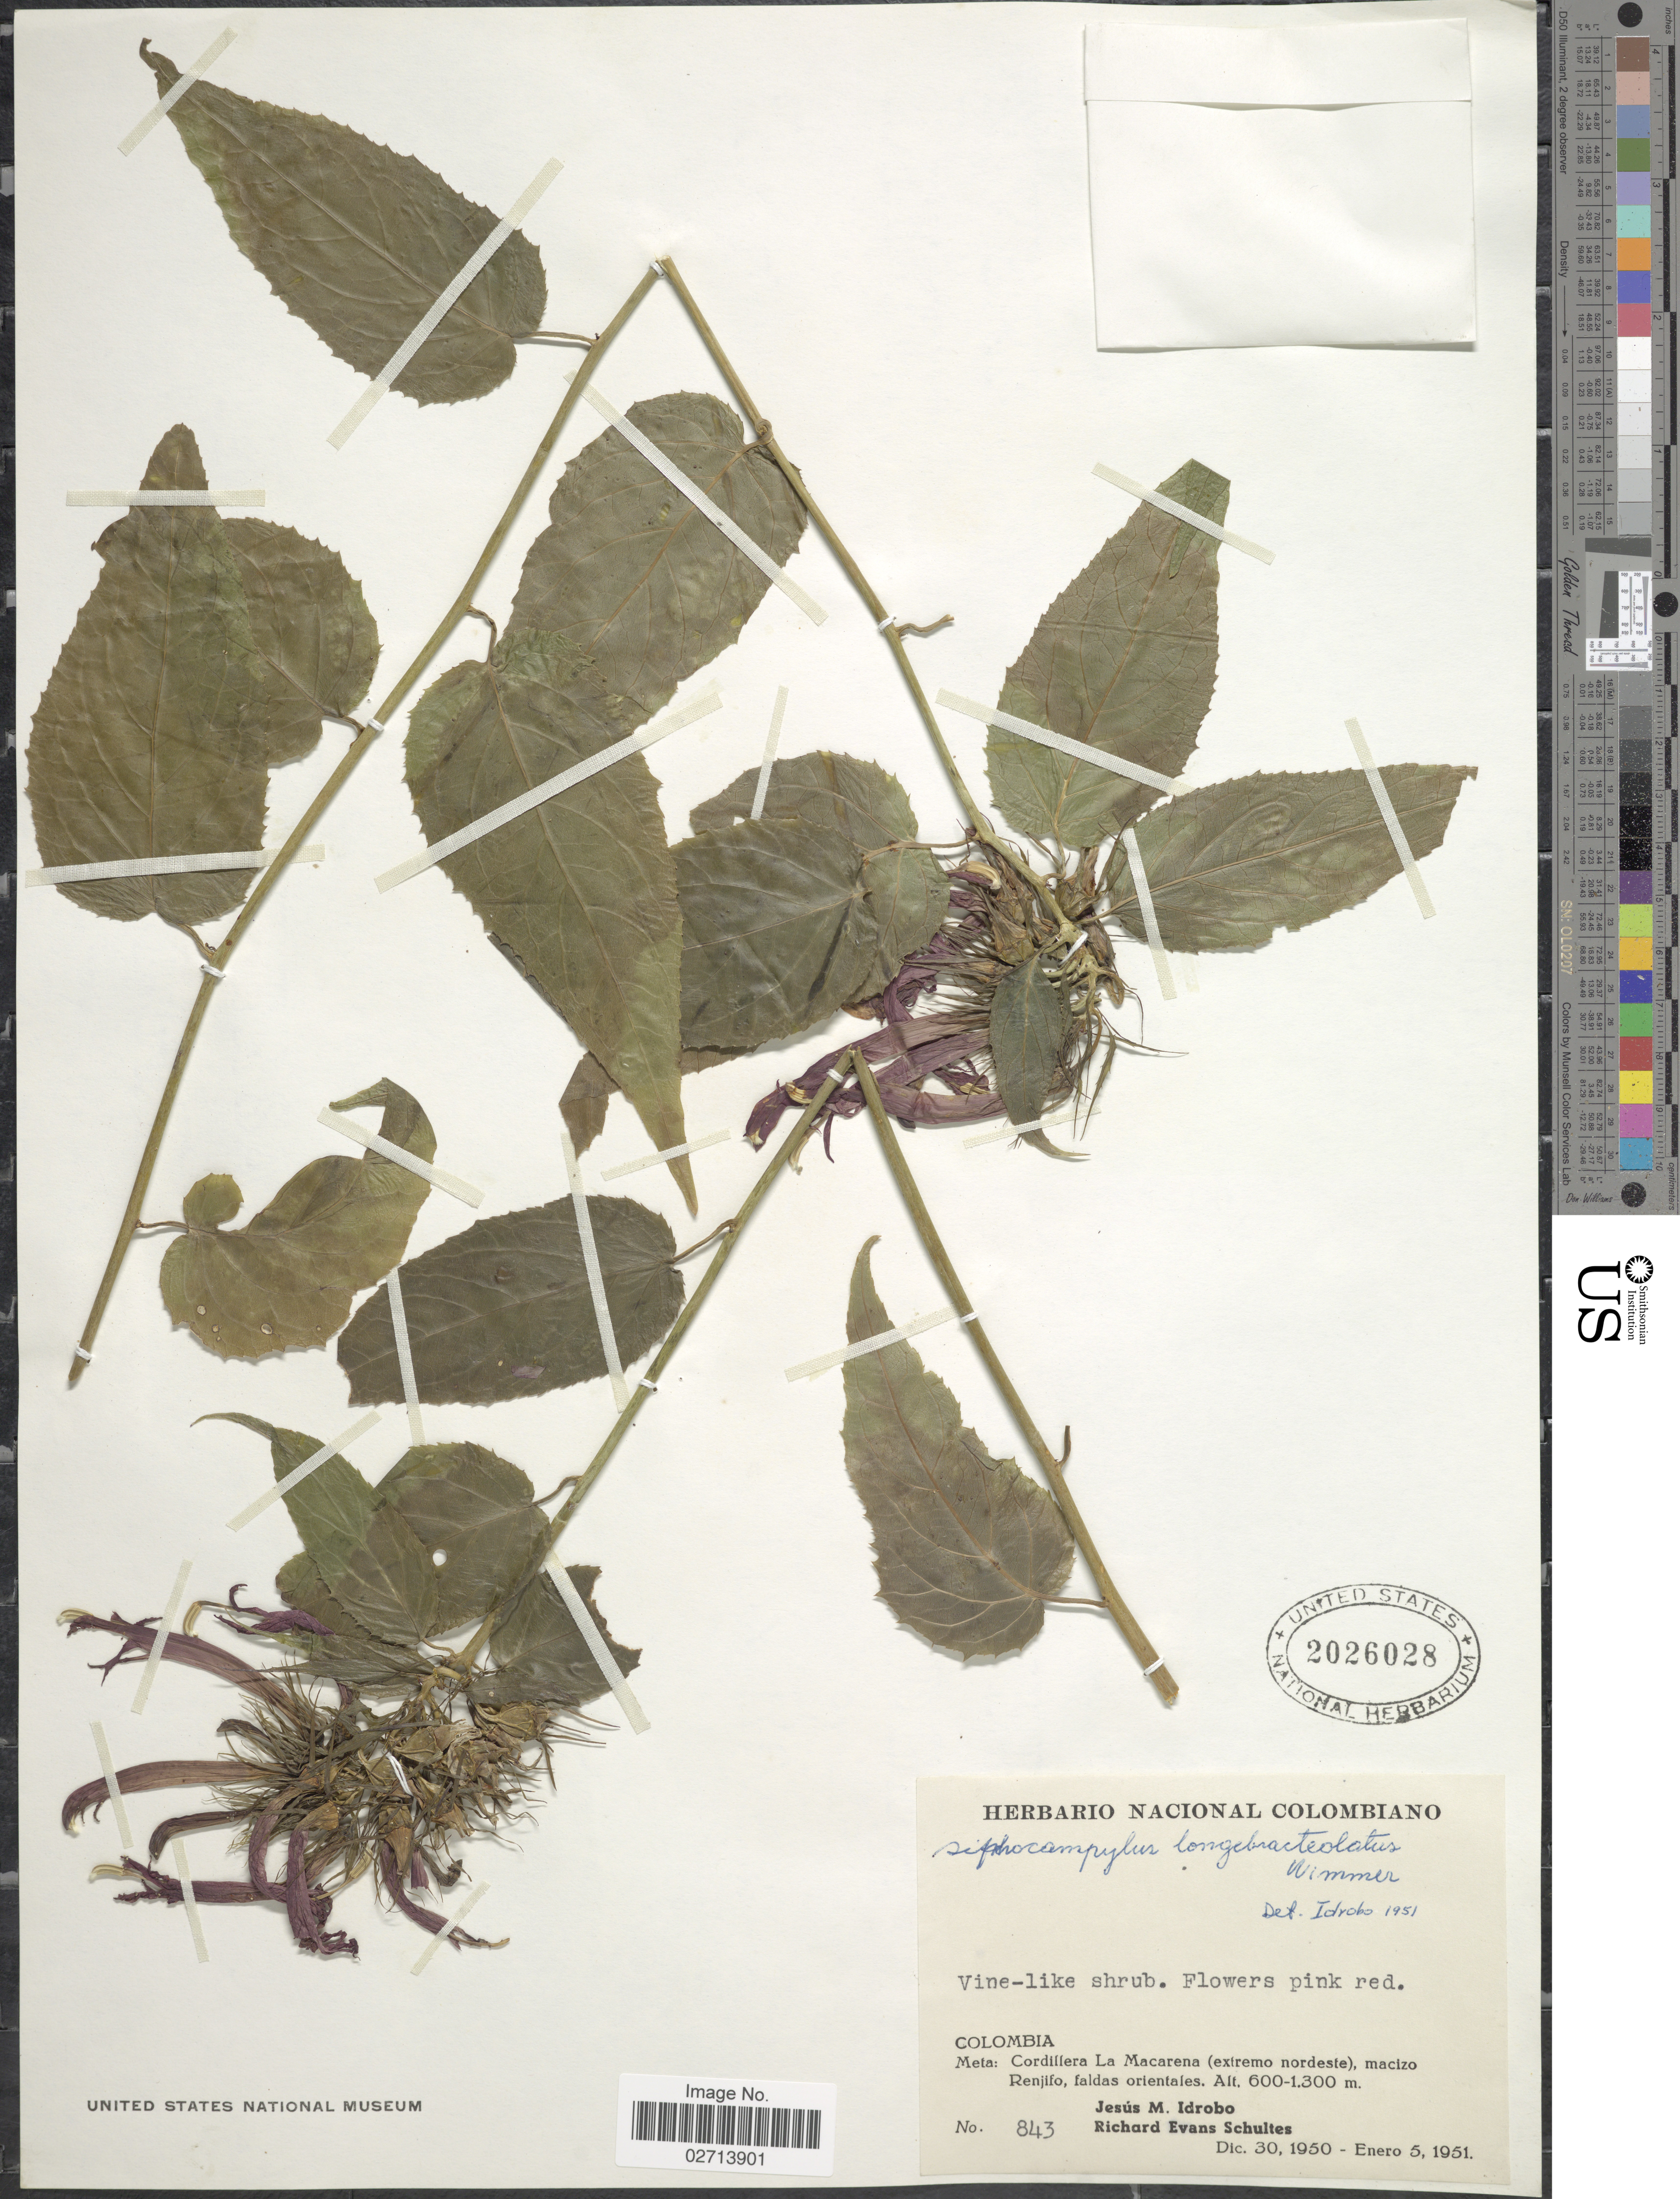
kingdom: Plantae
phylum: Tracheophyta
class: Magnoliopsida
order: Asterales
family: Campanulaceae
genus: Siphocampylus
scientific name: Siphocampylus longebracteolatus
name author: E. Wimm.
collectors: J. M. Idrobo & R. E. Schultes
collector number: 843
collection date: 1950-12-30/1951-01-05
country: Colombia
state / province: Meta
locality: Cordillera La Macarena (extremo nordeste), macizo Renjifo, faldas orientales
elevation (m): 600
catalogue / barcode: US 2026028